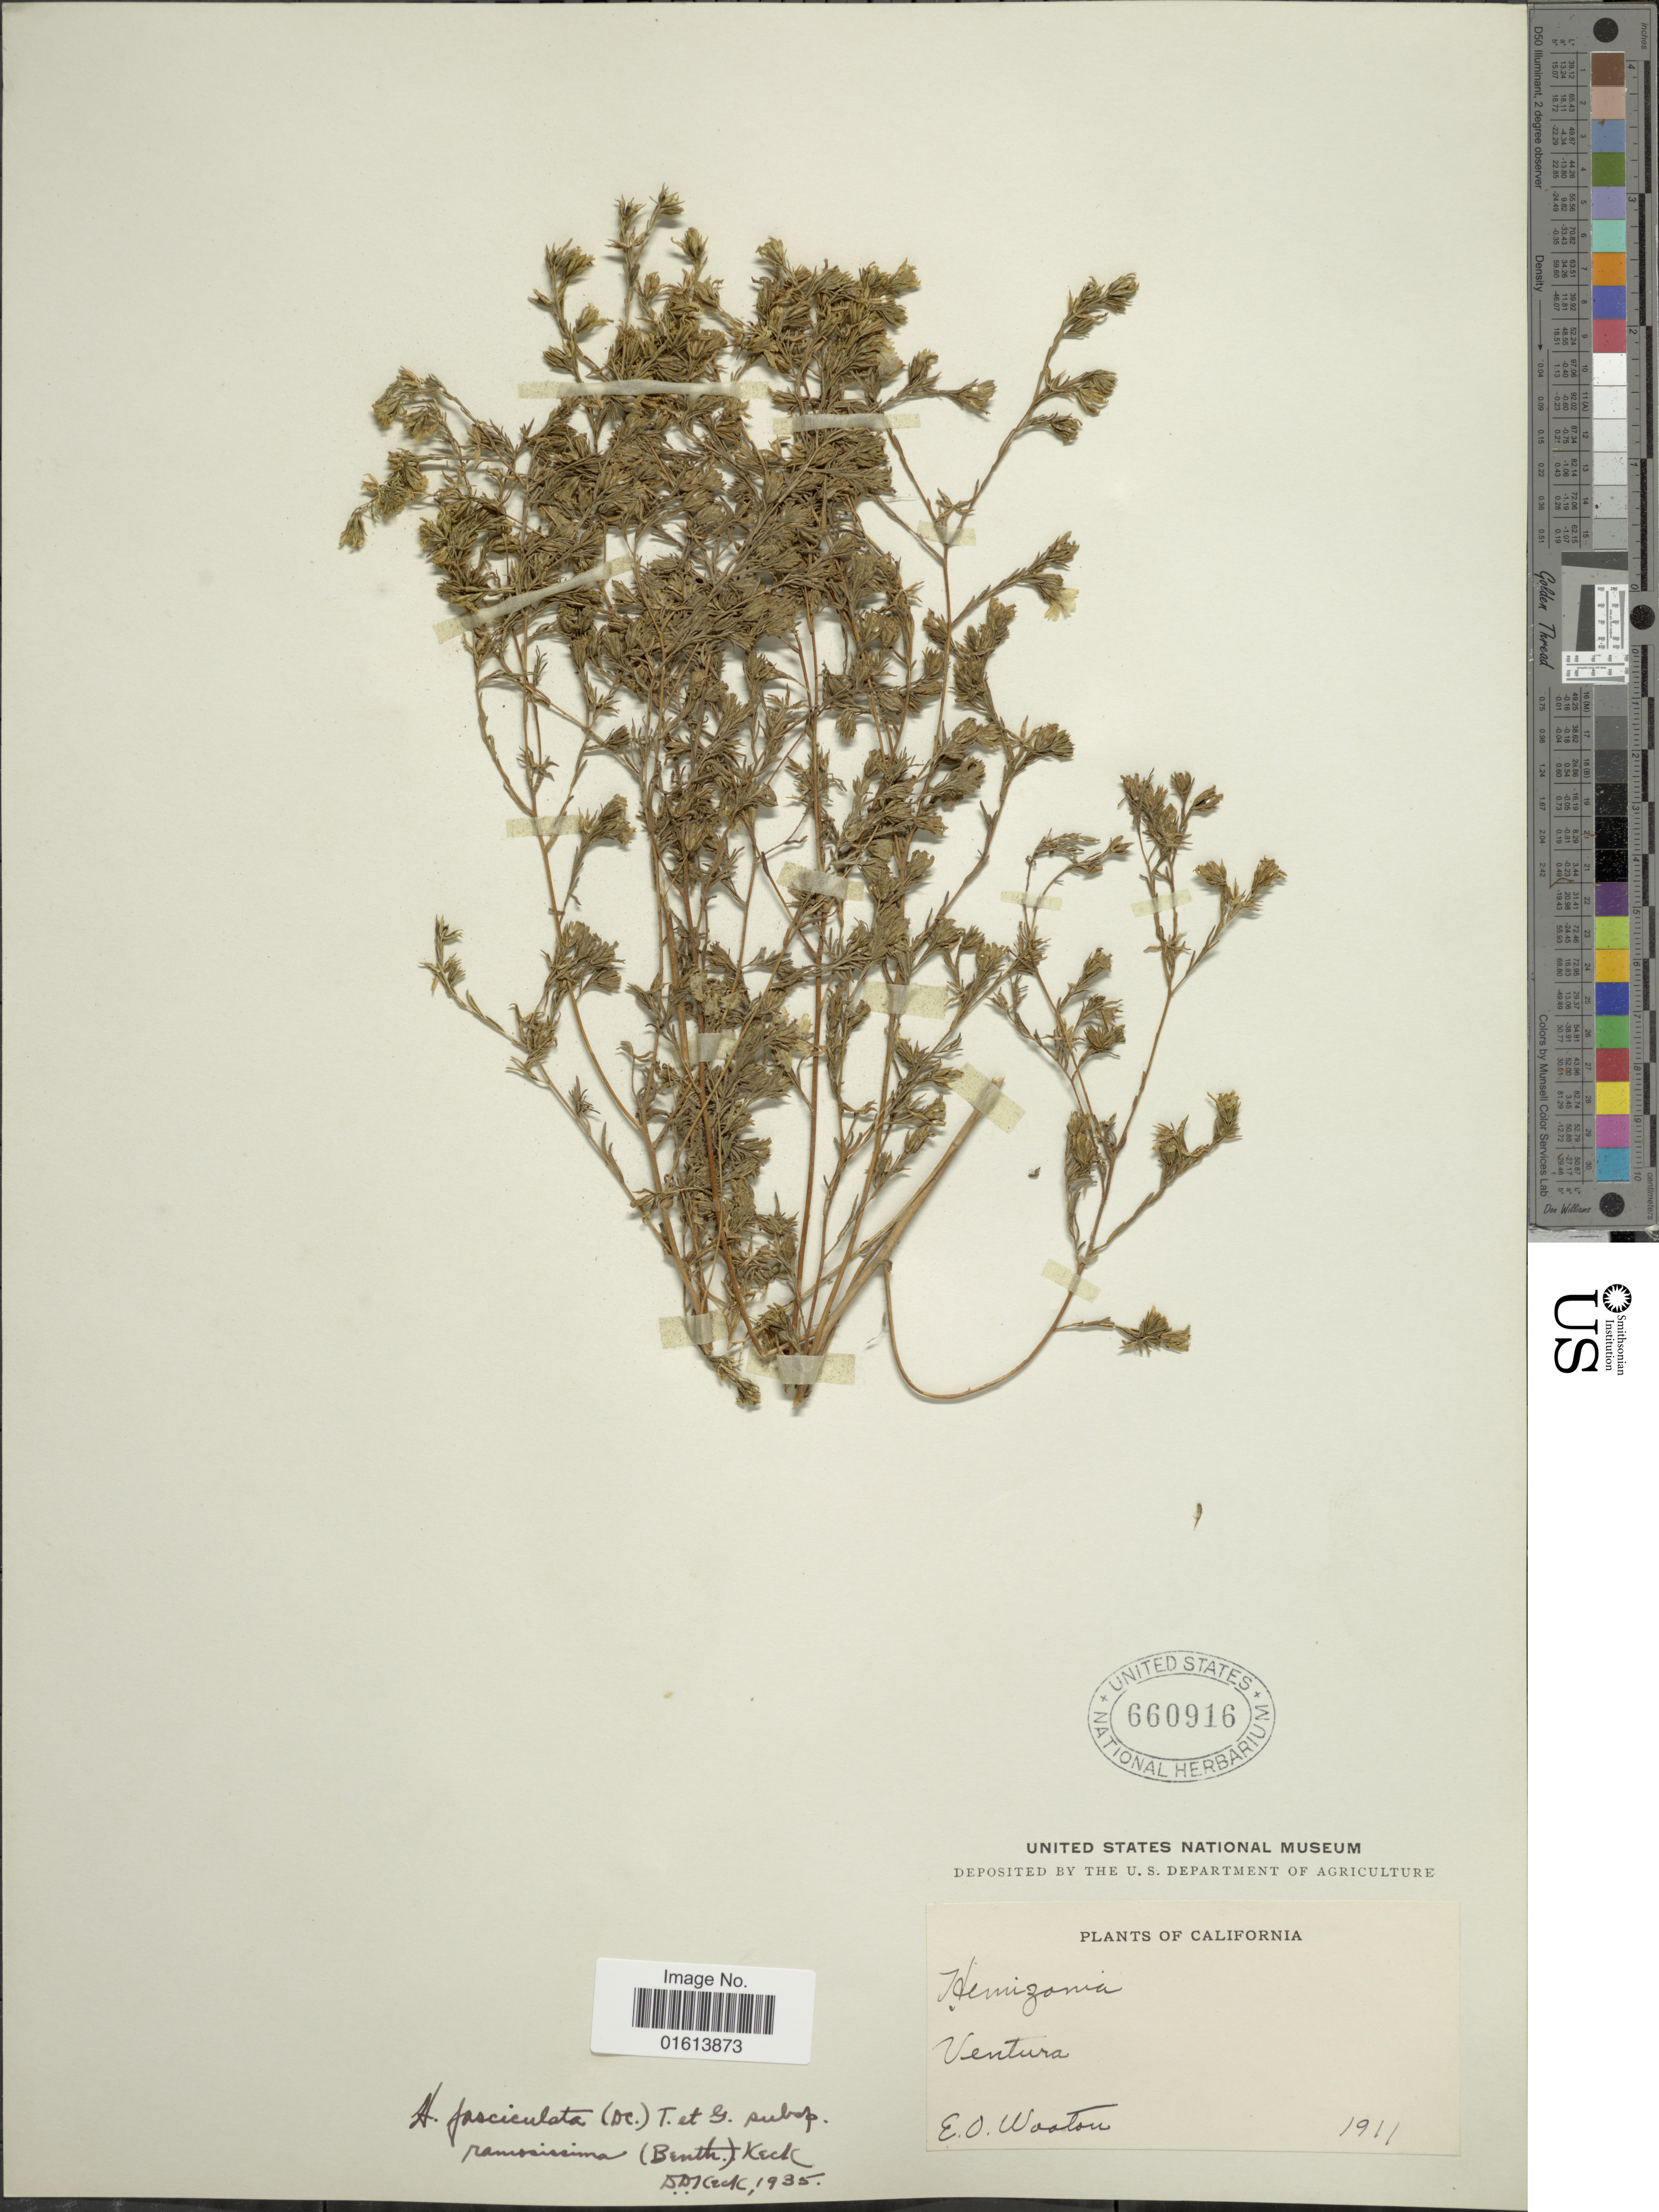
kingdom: Plantae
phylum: Tracheophyta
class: Magnoliopsida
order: Asterales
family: Asteraceae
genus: Hemizonia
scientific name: Hemizonia fasciculata subsp. ramosissima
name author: (Benth.) D.D. Keck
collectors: E. O. Wooton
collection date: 1911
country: United States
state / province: California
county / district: Ventura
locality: California.. Ventura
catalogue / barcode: US 660916